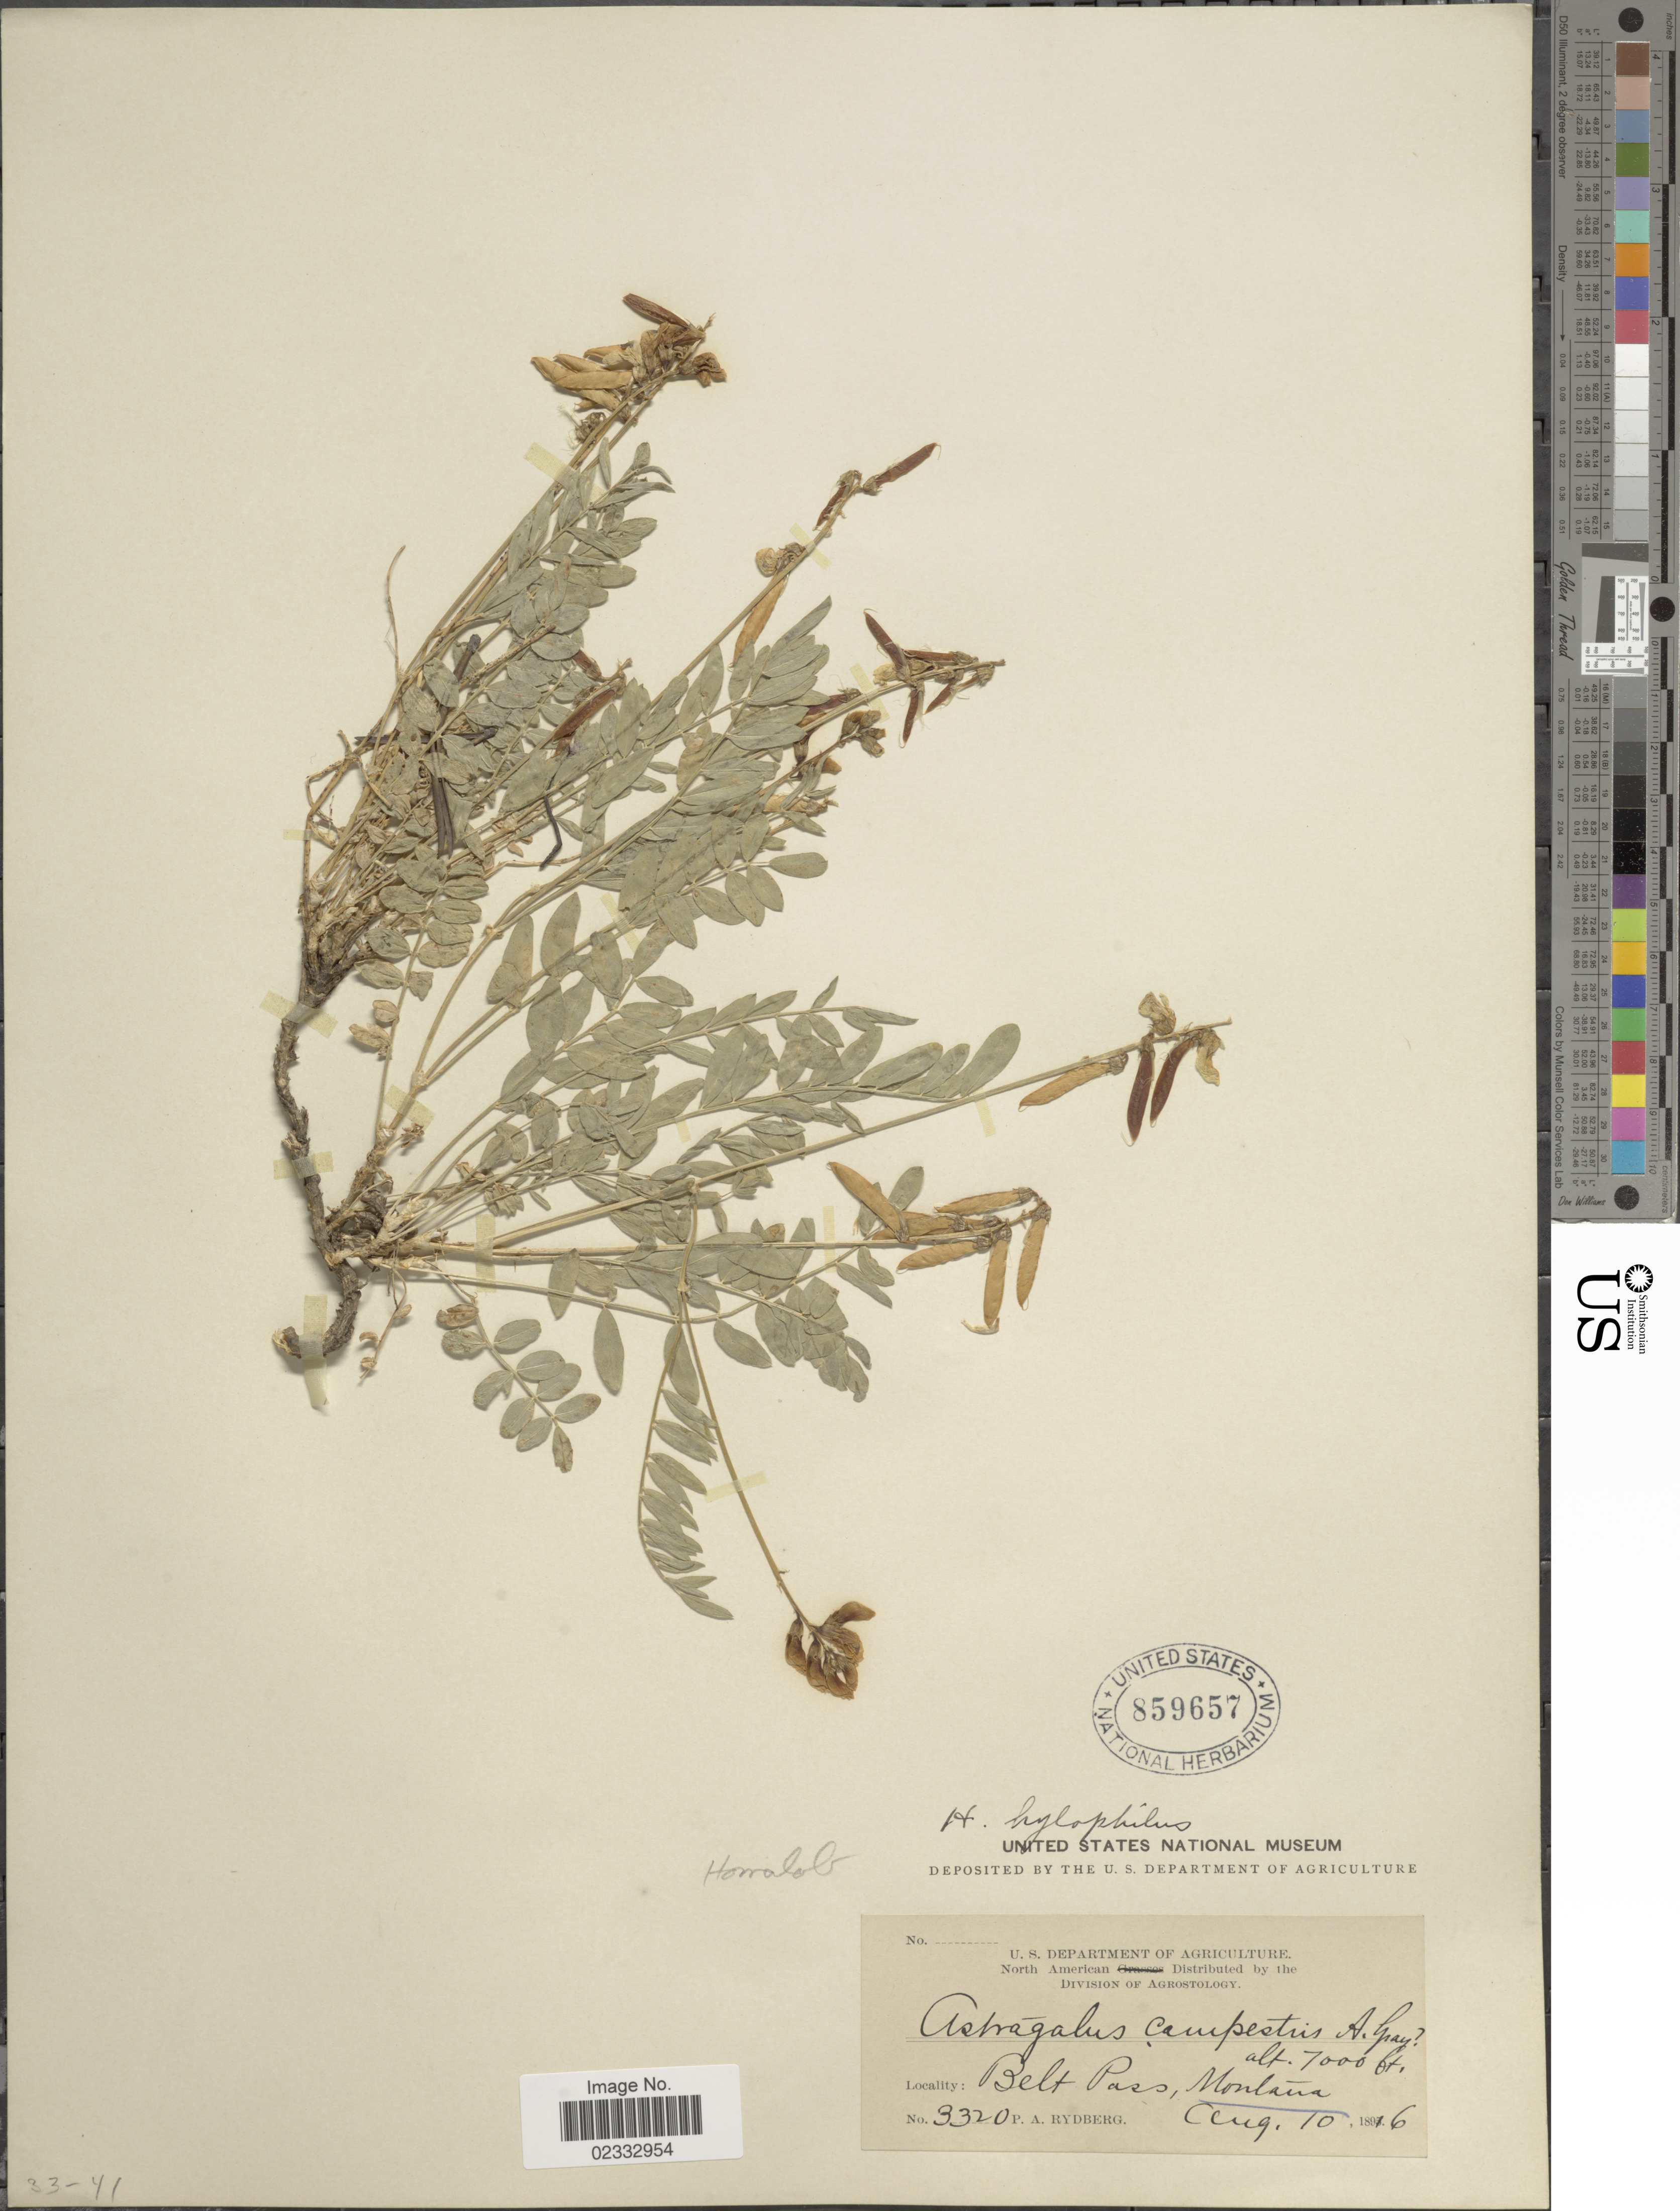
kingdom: Plantae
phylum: Tracheophyta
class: Magnoliopsida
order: Fabales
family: Fabaceae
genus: Astragalus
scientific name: Astragalus miser var. hylophilus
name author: (Rydb.) Barneby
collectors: P. A. Rydberg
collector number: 3320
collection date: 1816-08-10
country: United States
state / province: Montana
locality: Belt Pass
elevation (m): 2134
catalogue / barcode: US 859657